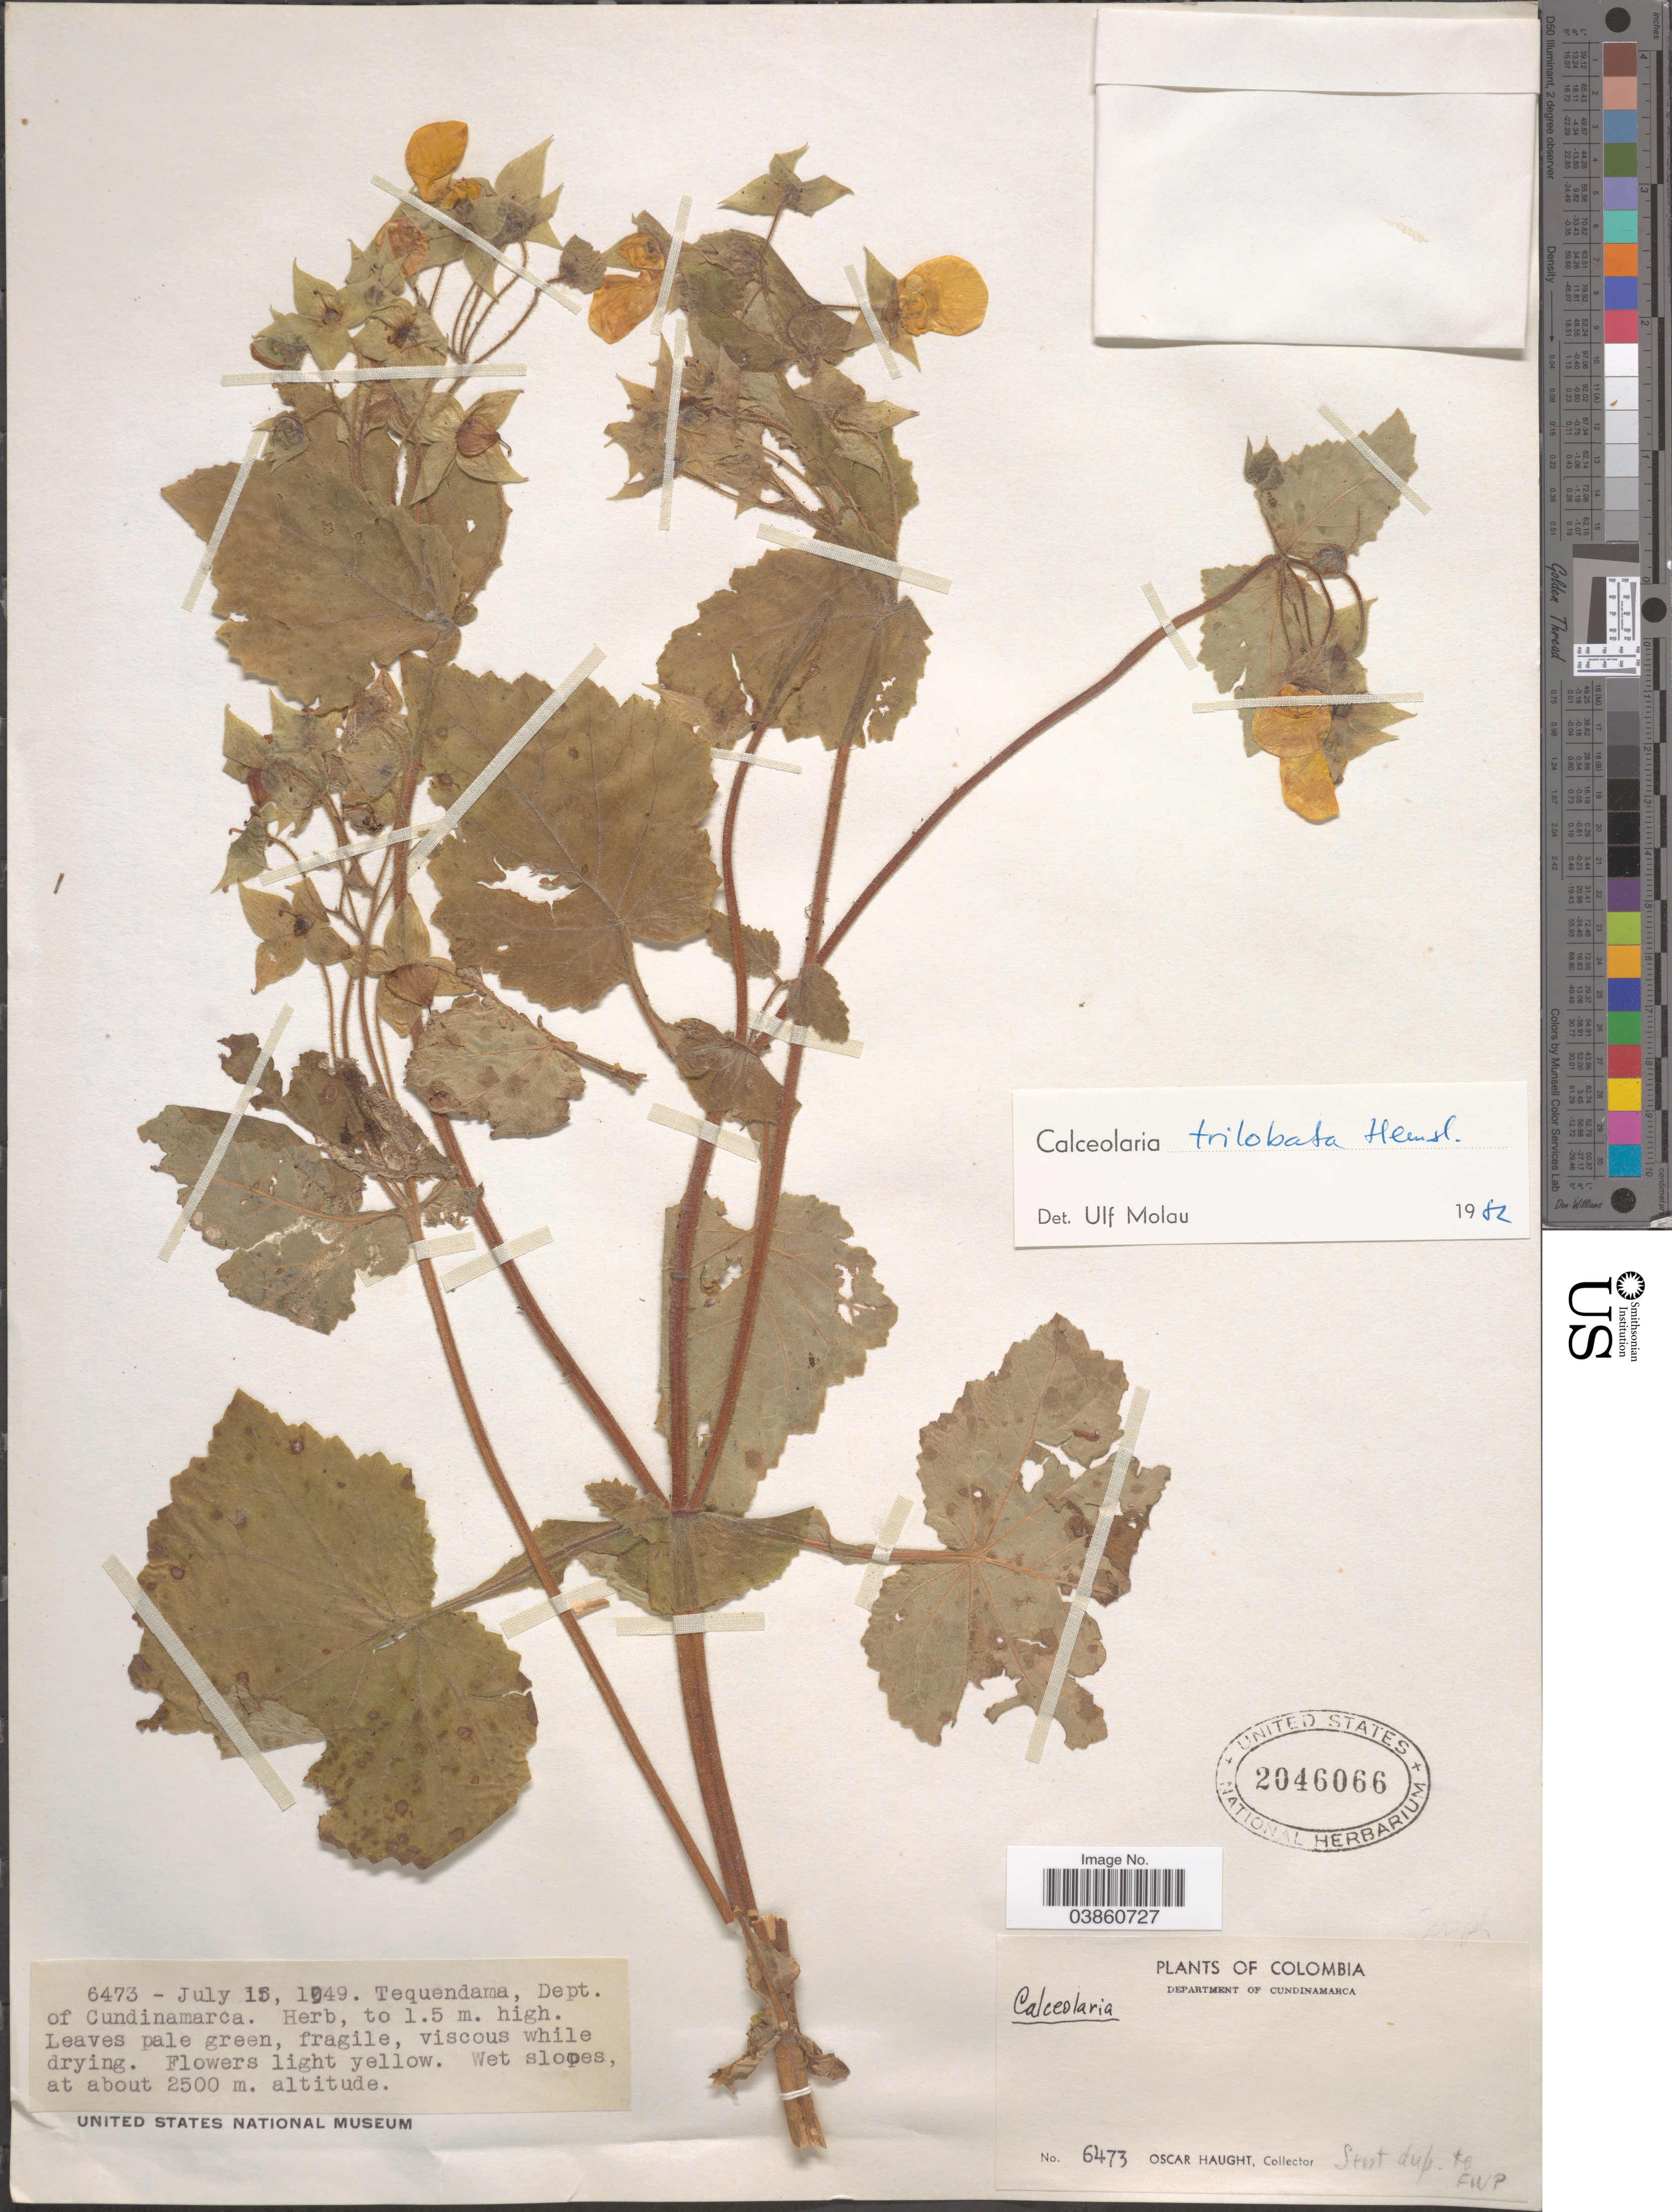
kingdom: Plantae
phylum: Tracheophyta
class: Magnoliopsida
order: Lamiales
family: Calceolariaceae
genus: Calceolaria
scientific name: Calceolaria trilobata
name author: Hemsl.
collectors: O. L. Haught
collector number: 6473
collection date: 1949-07-15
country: Colombia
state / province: Cundinamarca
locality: Tequendama, Dept. of Cundinamarca.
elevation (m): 2500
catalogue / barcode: US 2046066